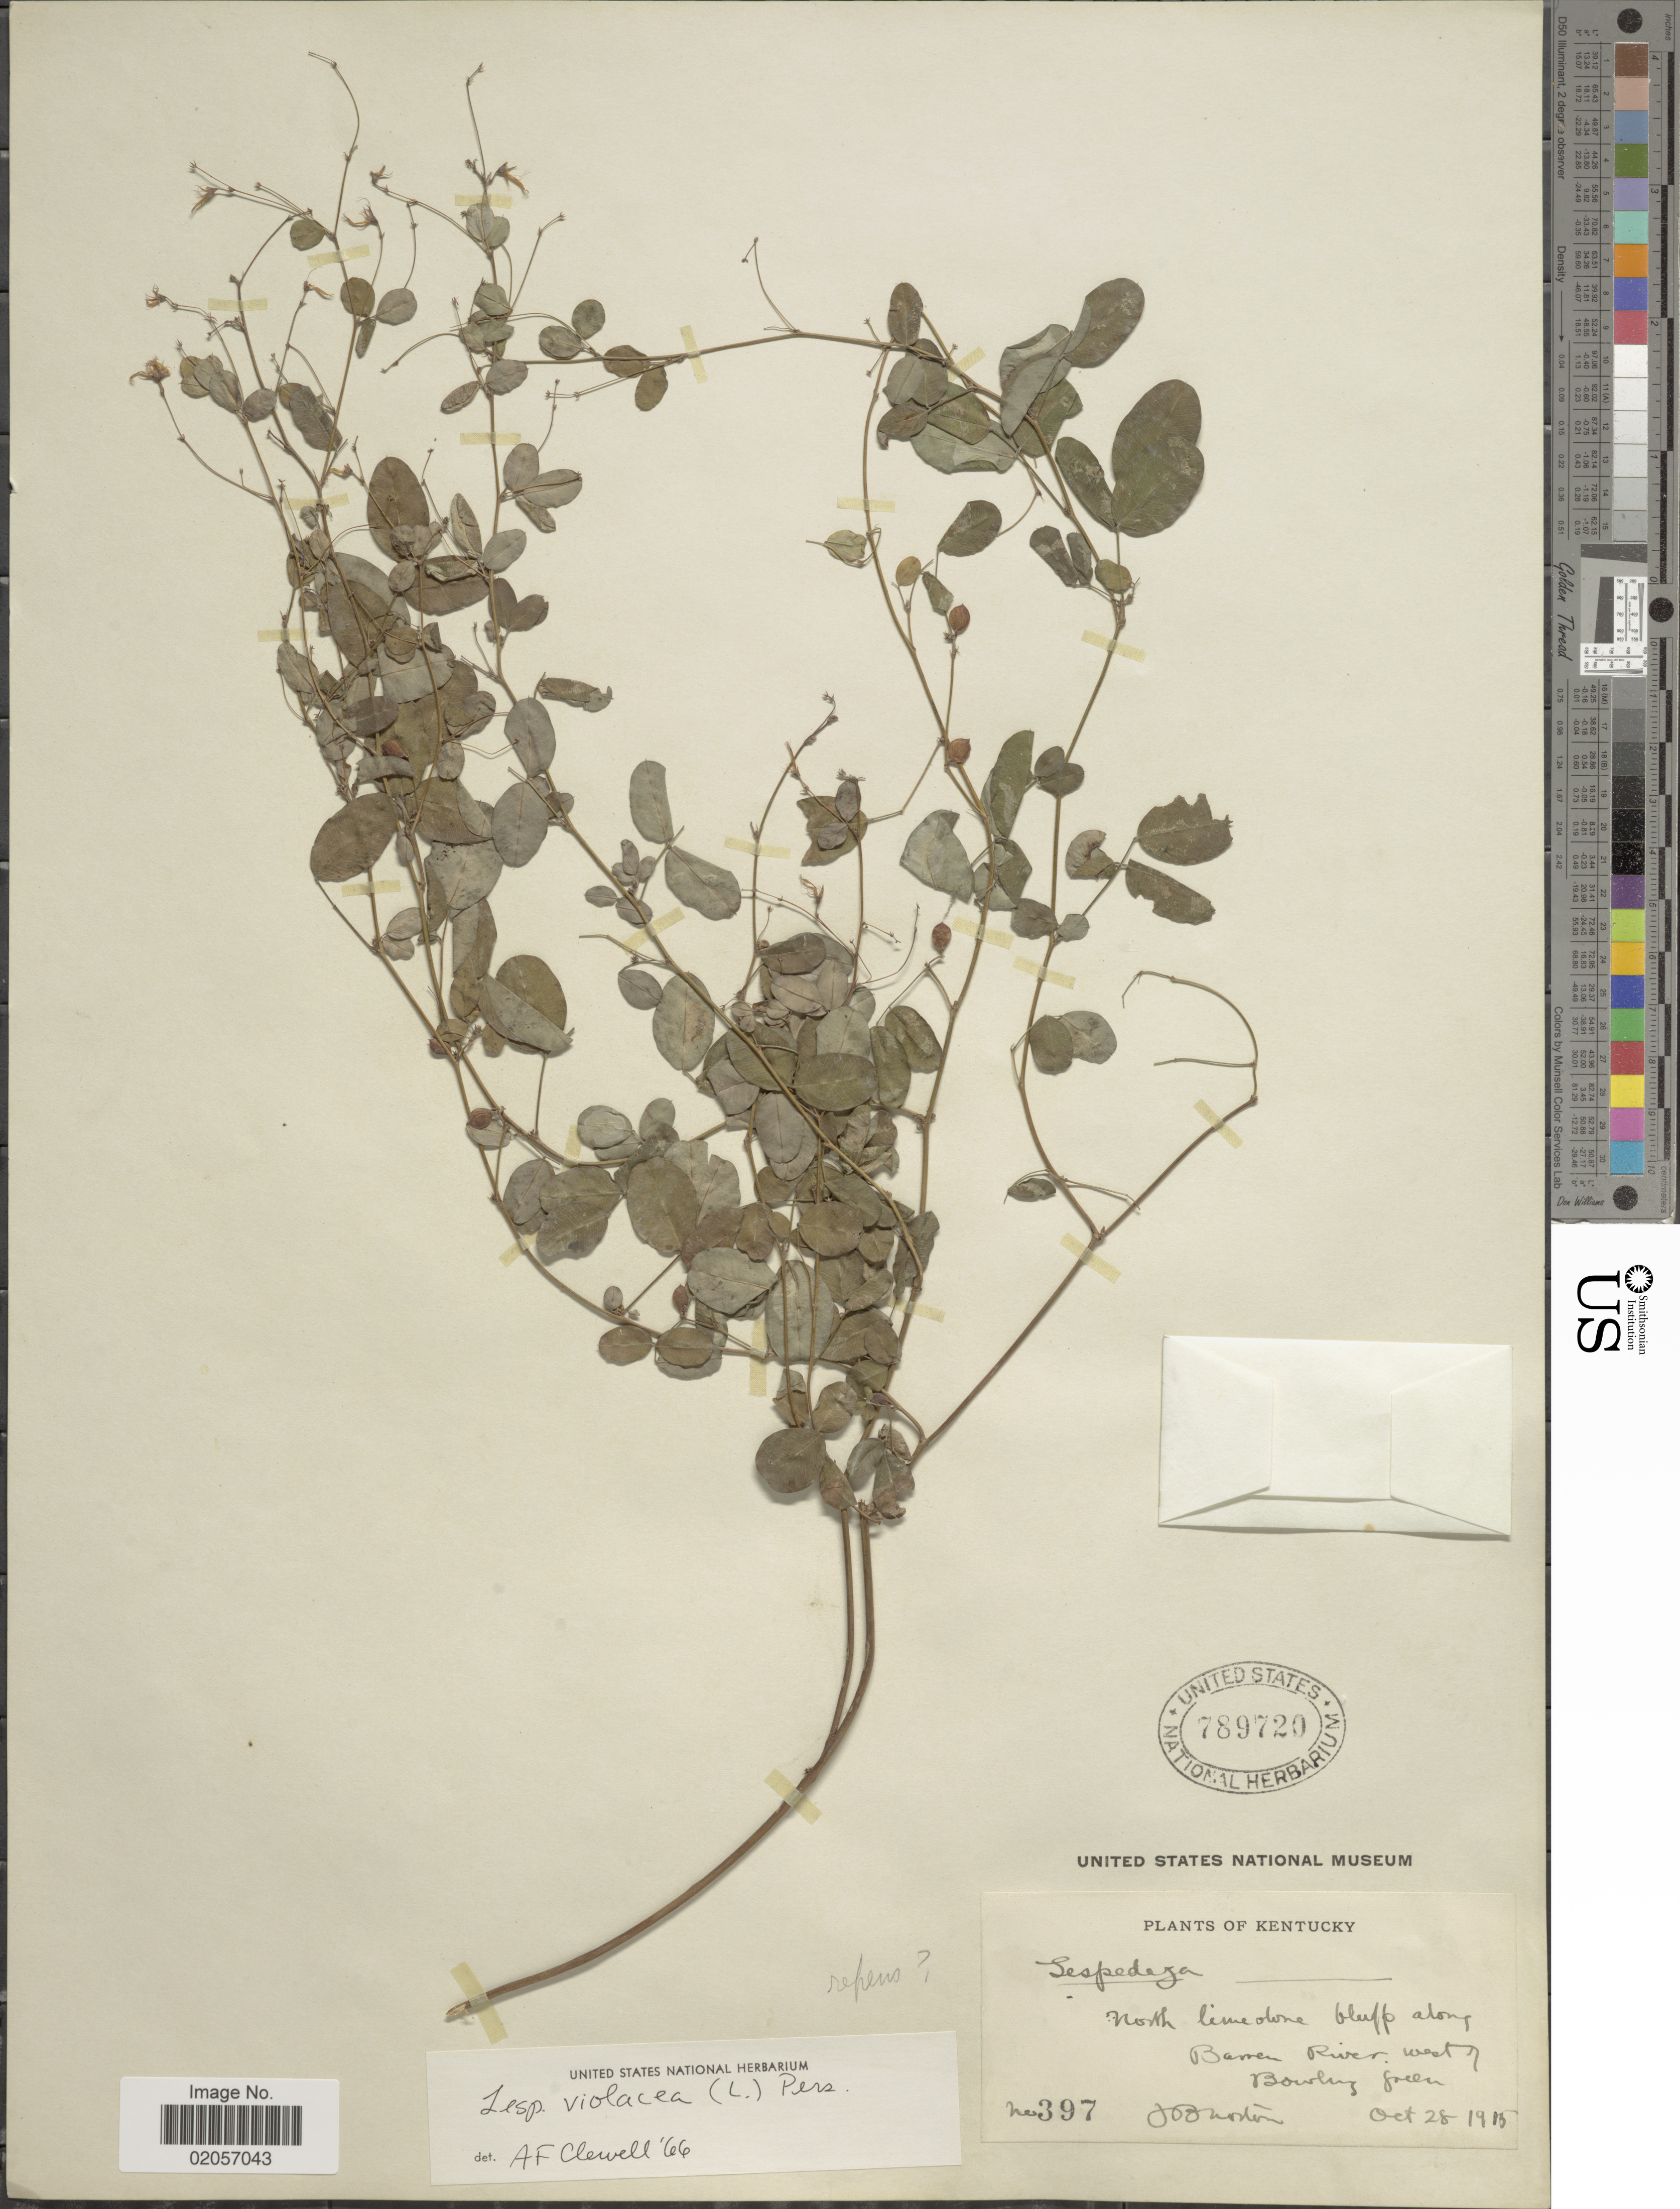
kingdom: Plantae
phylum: Tracheophyta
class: Magnoliopsida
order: Fabales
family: Fabaceae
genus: Lespedeza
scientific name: Lespedeza violacea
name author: (L.) Pers.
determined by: Clewell, Andre Francis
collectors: J. Norton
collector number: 397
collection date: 1915-10-28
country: United States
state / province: Kentucky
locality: North limestone bluffs along Barren River west of Bowling Green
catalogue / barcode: US 789720